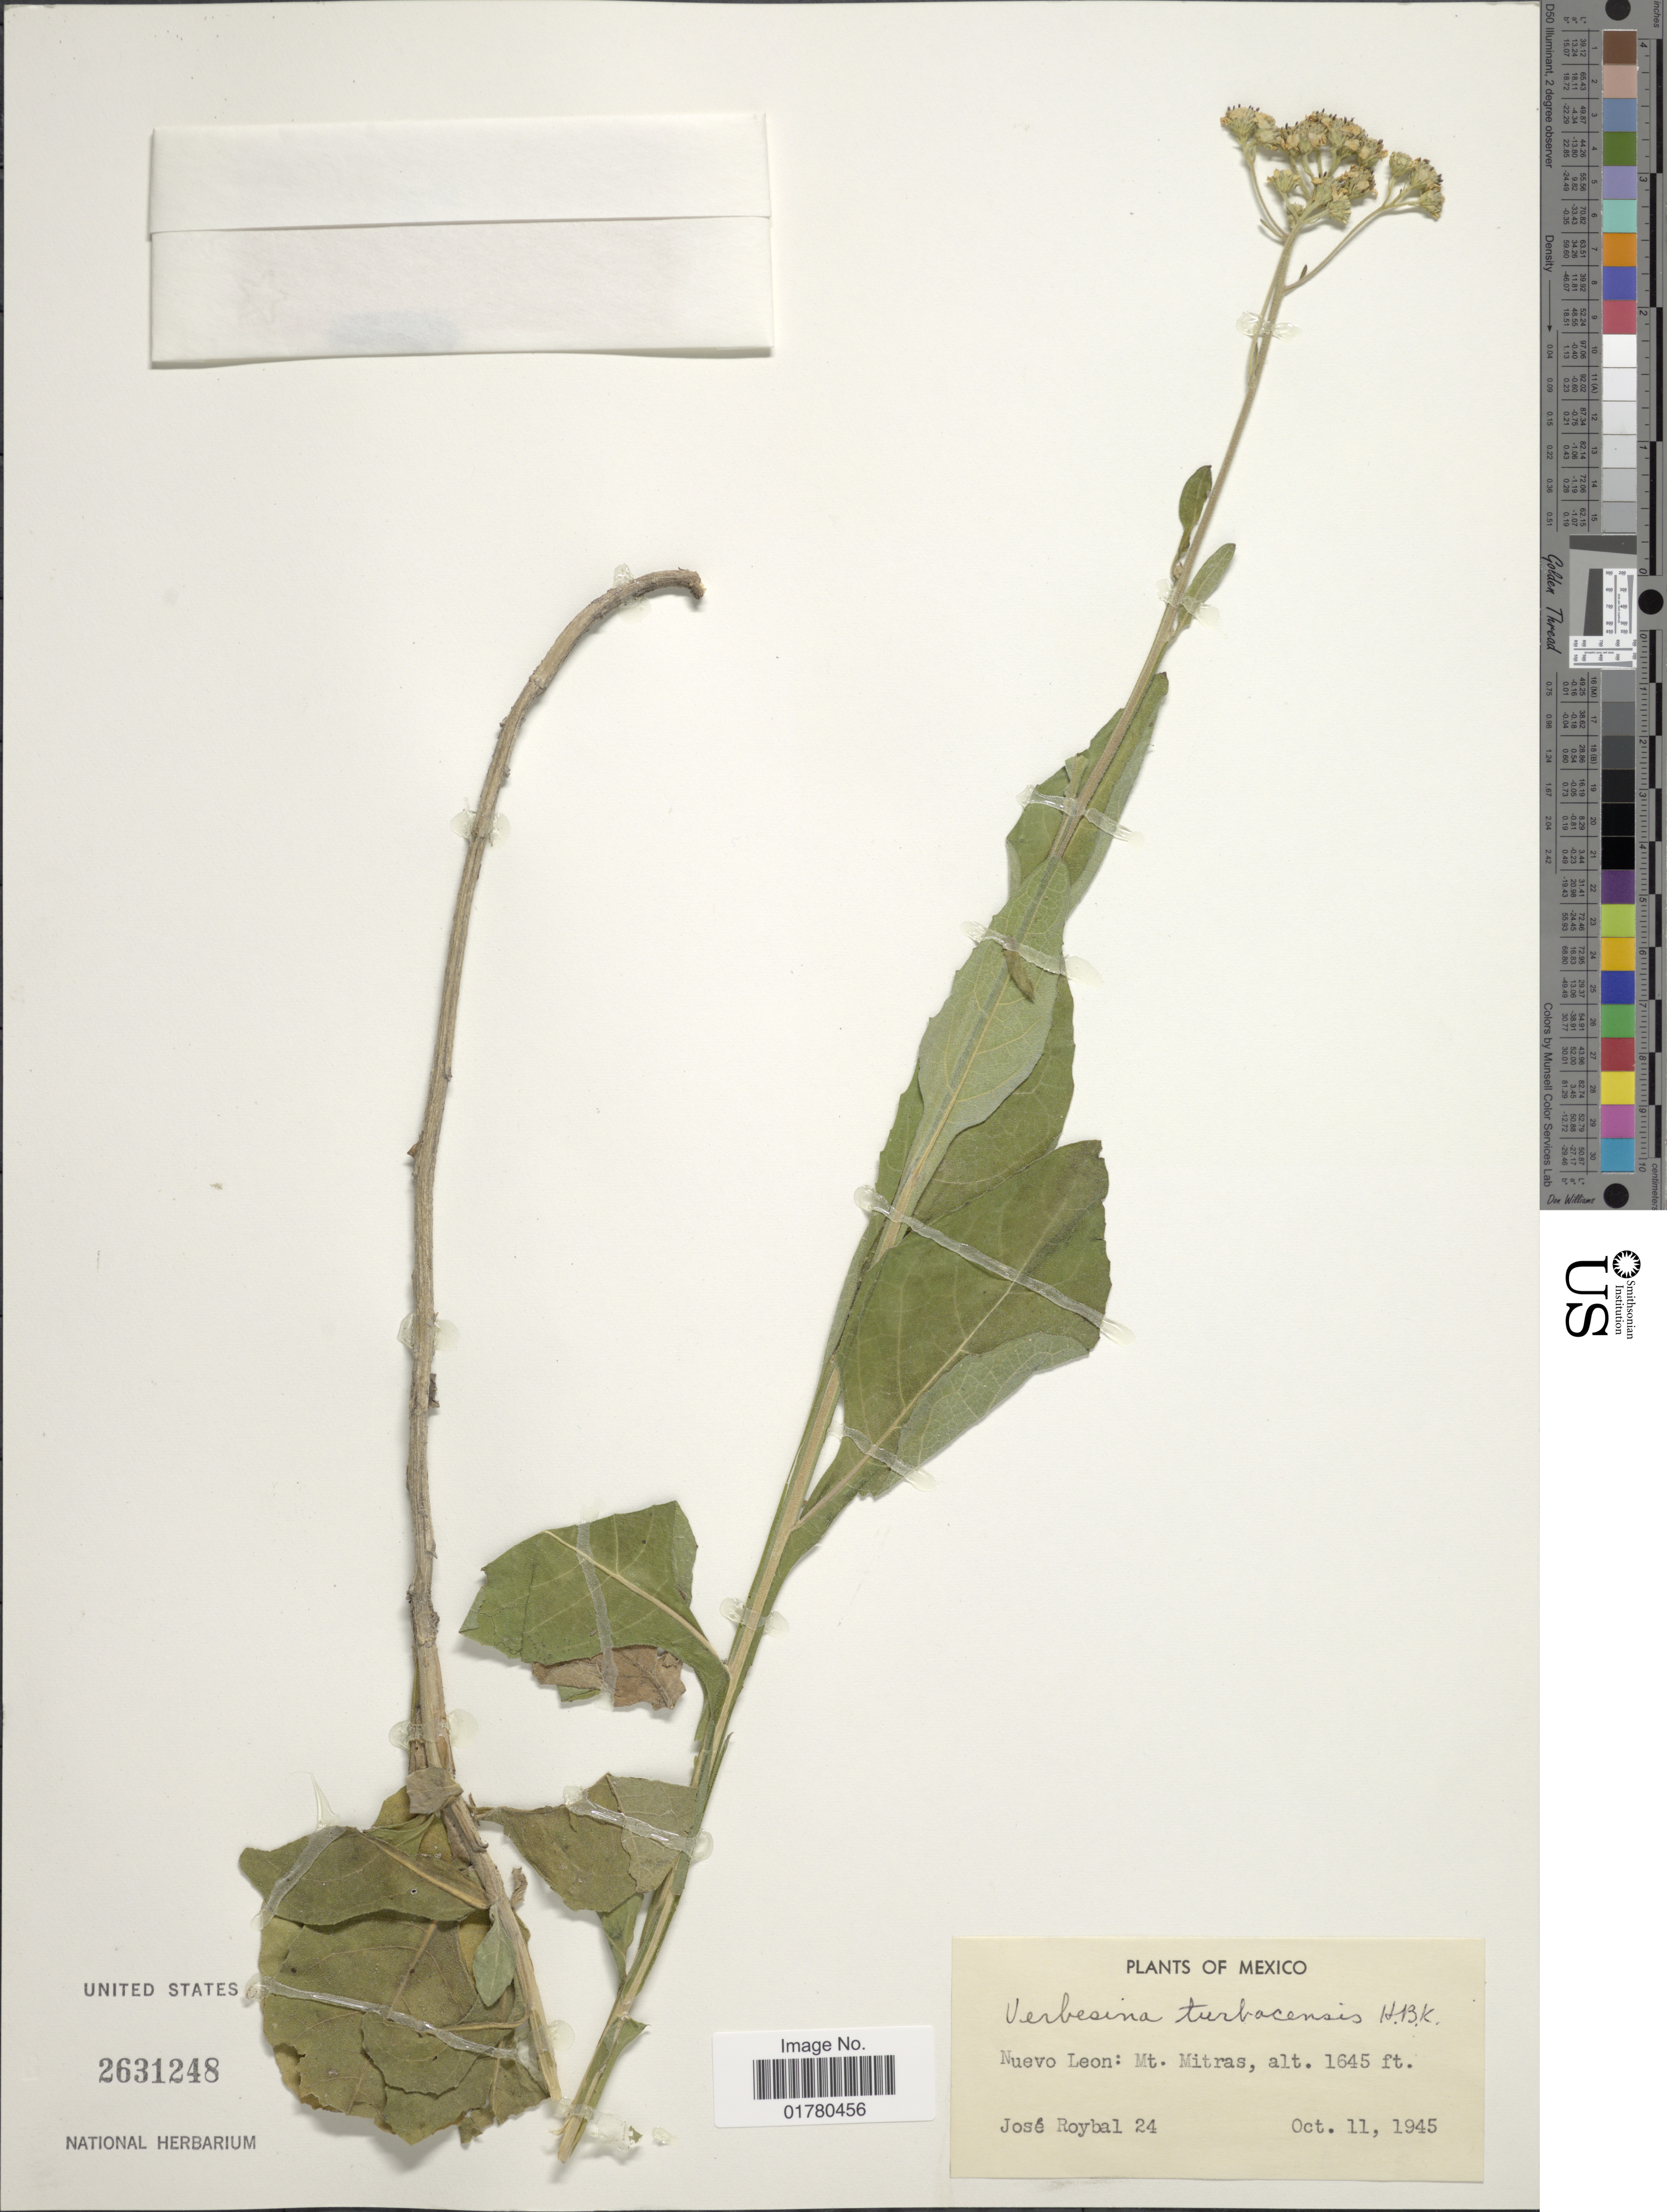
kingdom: Plantae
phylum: Tracheophyta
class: Magnoliopsida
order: Asterales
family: Asteraceae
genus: Verbesina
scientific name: Verbesina sp.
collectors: J. J. Roybal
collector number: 24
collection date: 1945-10-11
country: Mexico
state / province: Nuevo León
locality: Mt Mitras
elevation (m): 501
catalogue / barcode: US 2631248